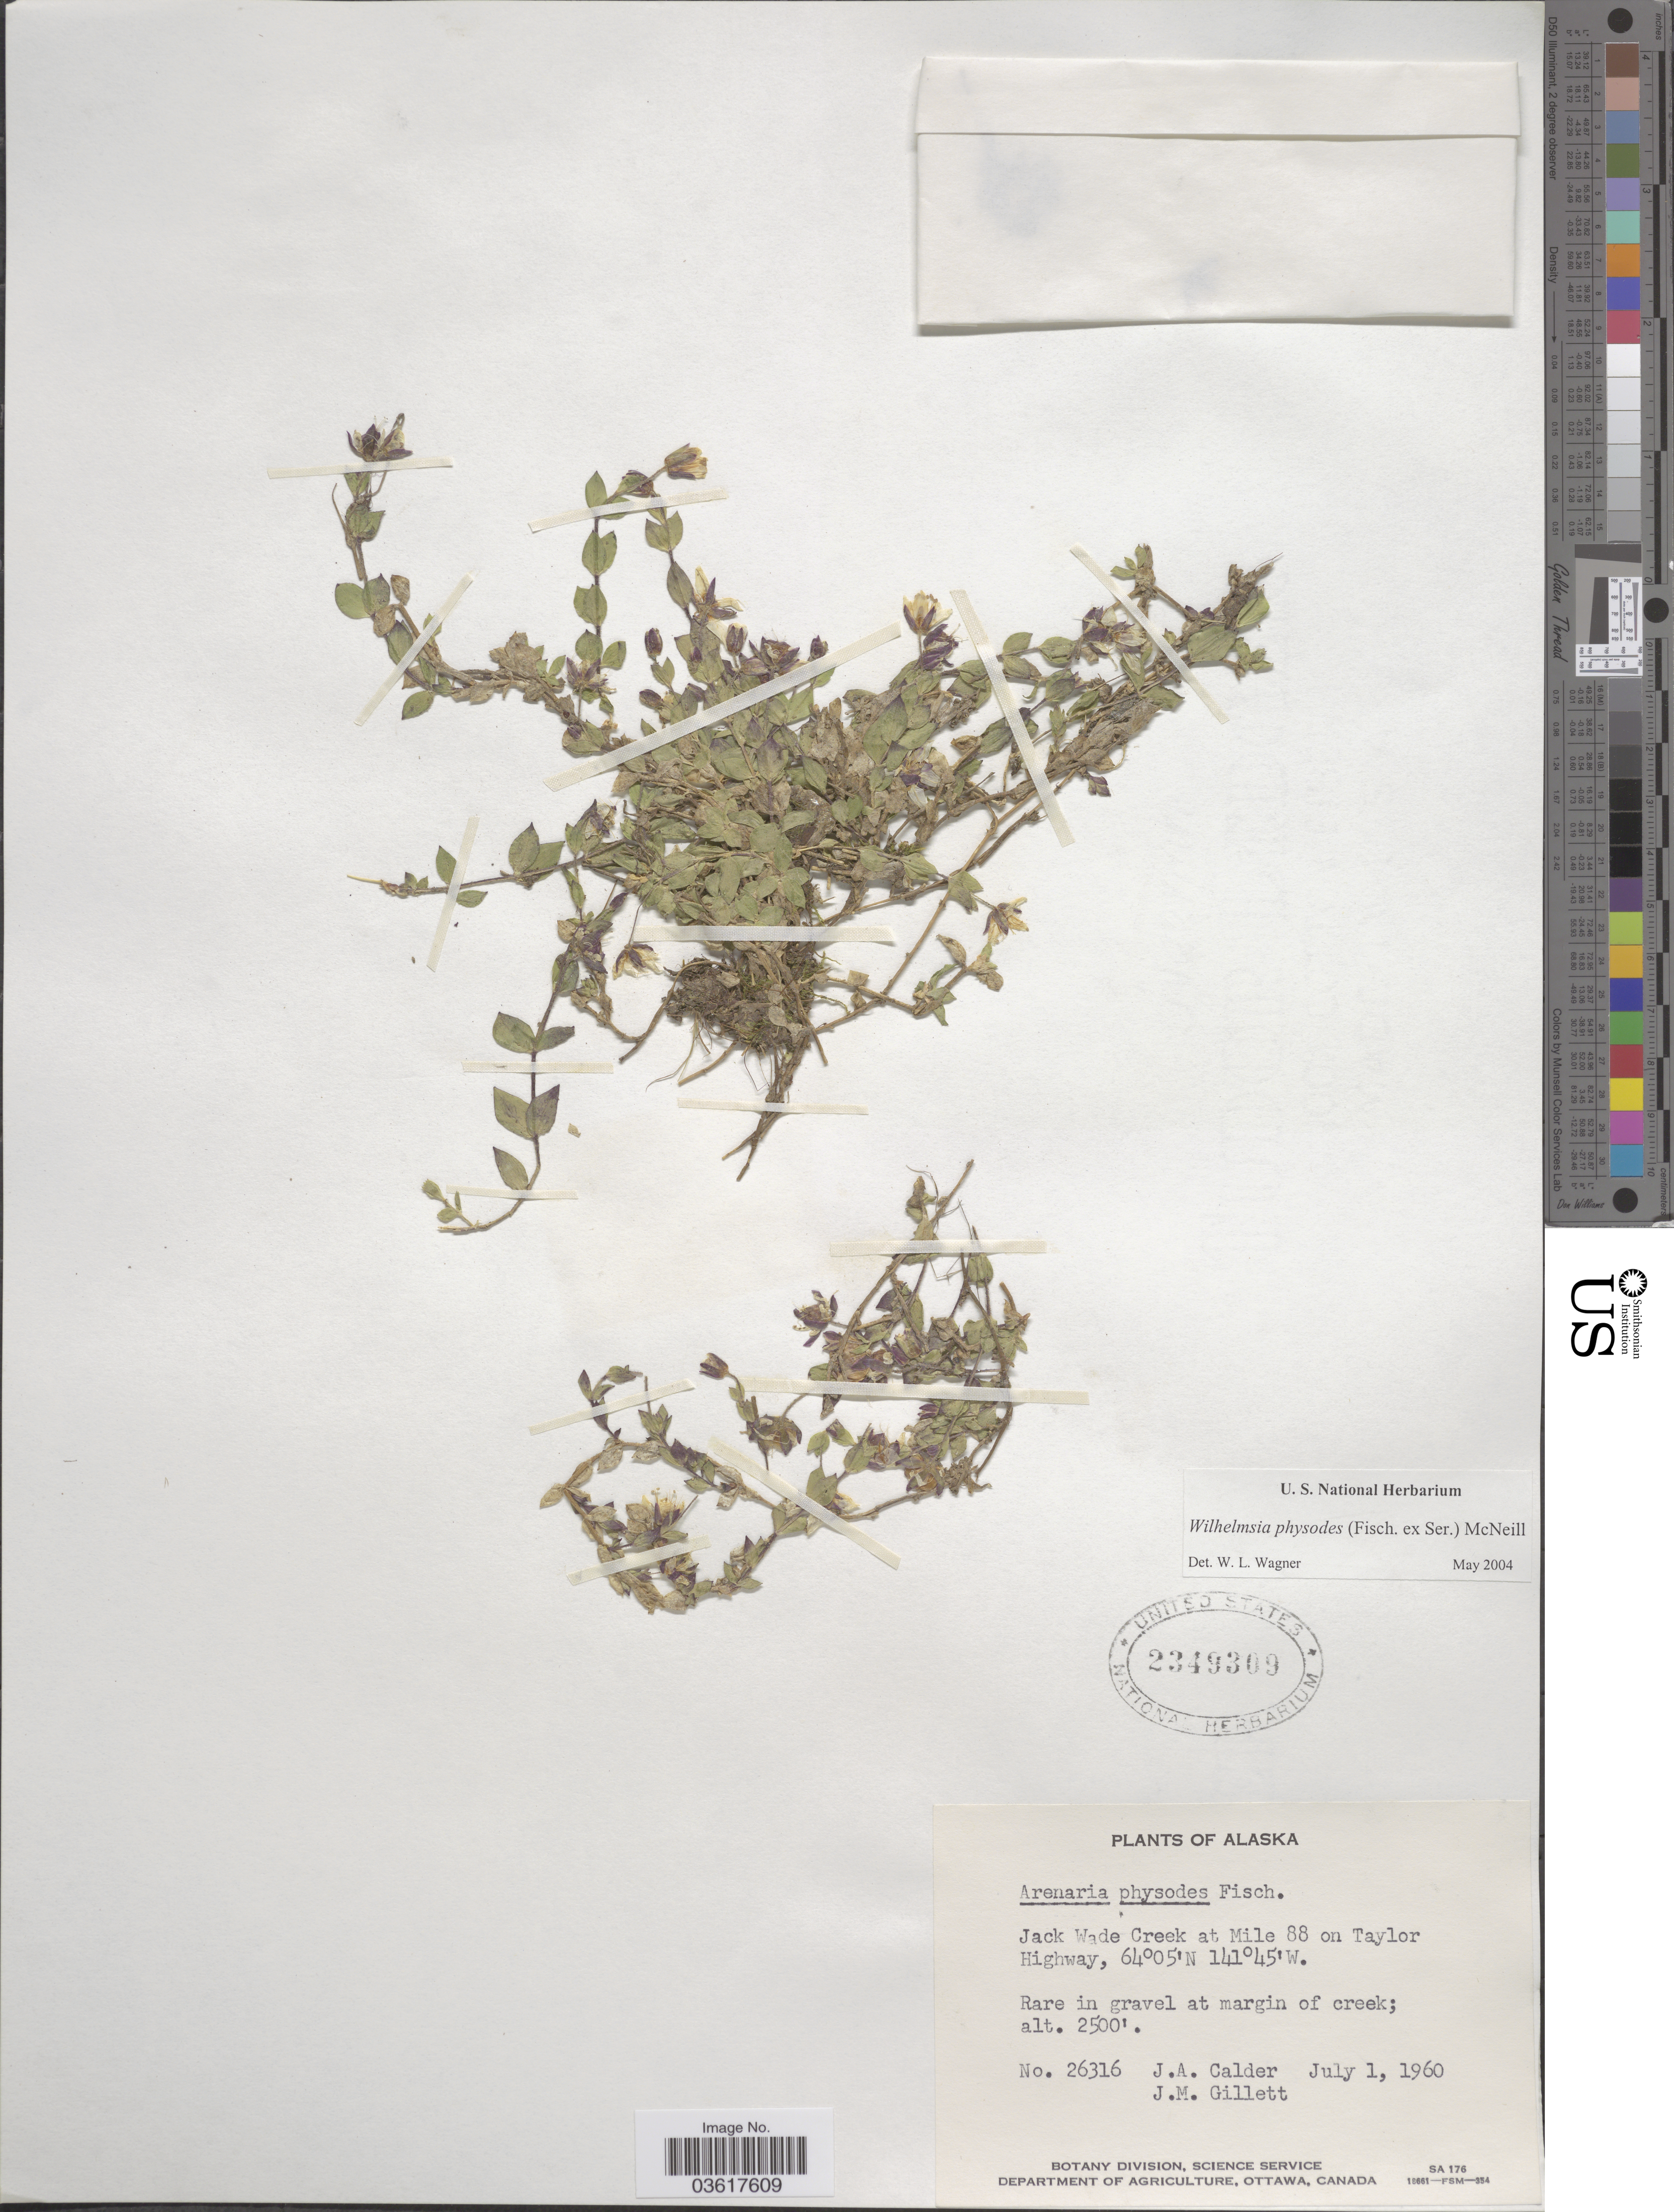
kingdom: Plantae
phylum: Tracheophyta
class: Magnoliopsida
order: Caryophyllales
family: Caryophyllaceae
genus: Wilhelmsia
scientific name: Wilhelmsia sp.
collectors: J. A. Calder & J. M. Gillett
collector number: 26316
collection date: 1960-07-01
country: United States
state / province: Alaska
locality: Jack Wade Creek at Mile 88 on Taylor Highway.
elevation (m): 762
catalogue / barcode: US 2349309